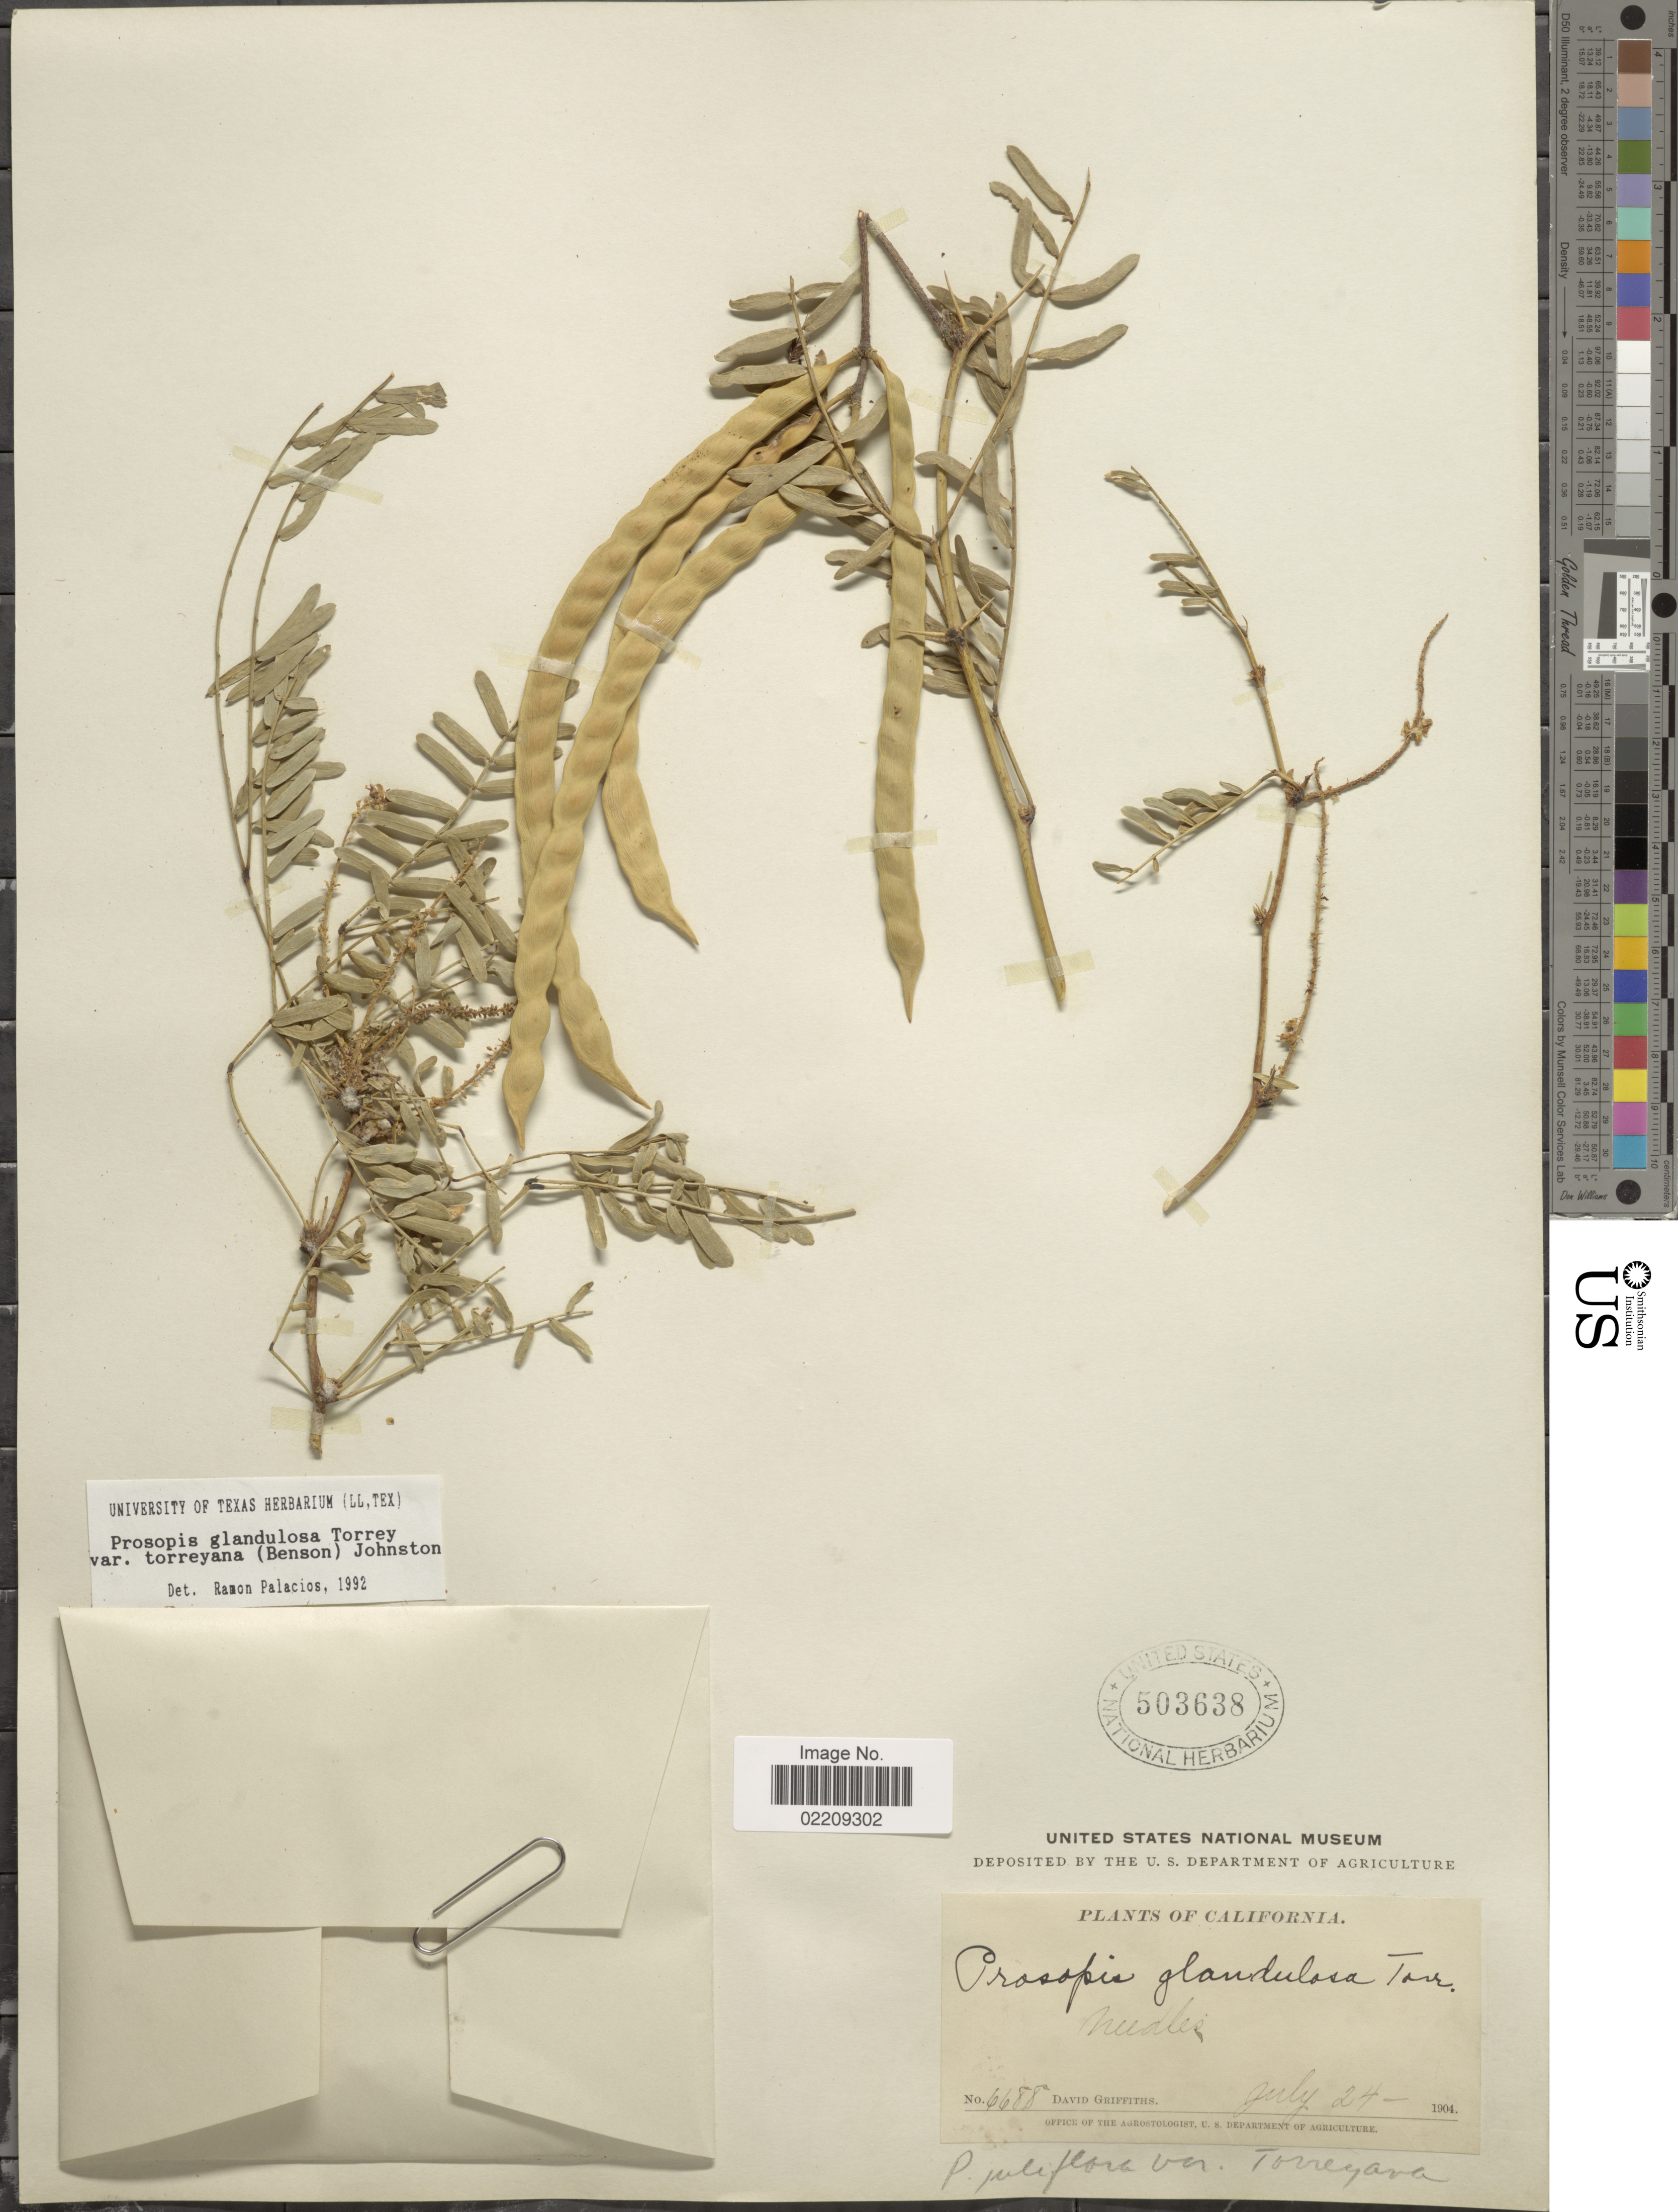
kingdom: Plantae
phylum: Tracheophyta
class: Magnoliopsida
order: Fabales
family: Fabaceae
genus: Neltuma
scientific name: Neltuma odorata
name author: (Torr. & Frém.) C. E. Hughes & G.P. Lewis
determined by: Strong, Mark T., (BOT), Smithsonian Institution - National Museum of Natural History (UNITED STATES)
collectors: D. Griffiths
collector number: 6688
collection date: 1904-07-24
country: United States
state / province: California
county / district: San Bernardino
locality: Needles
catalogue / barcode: US 503638